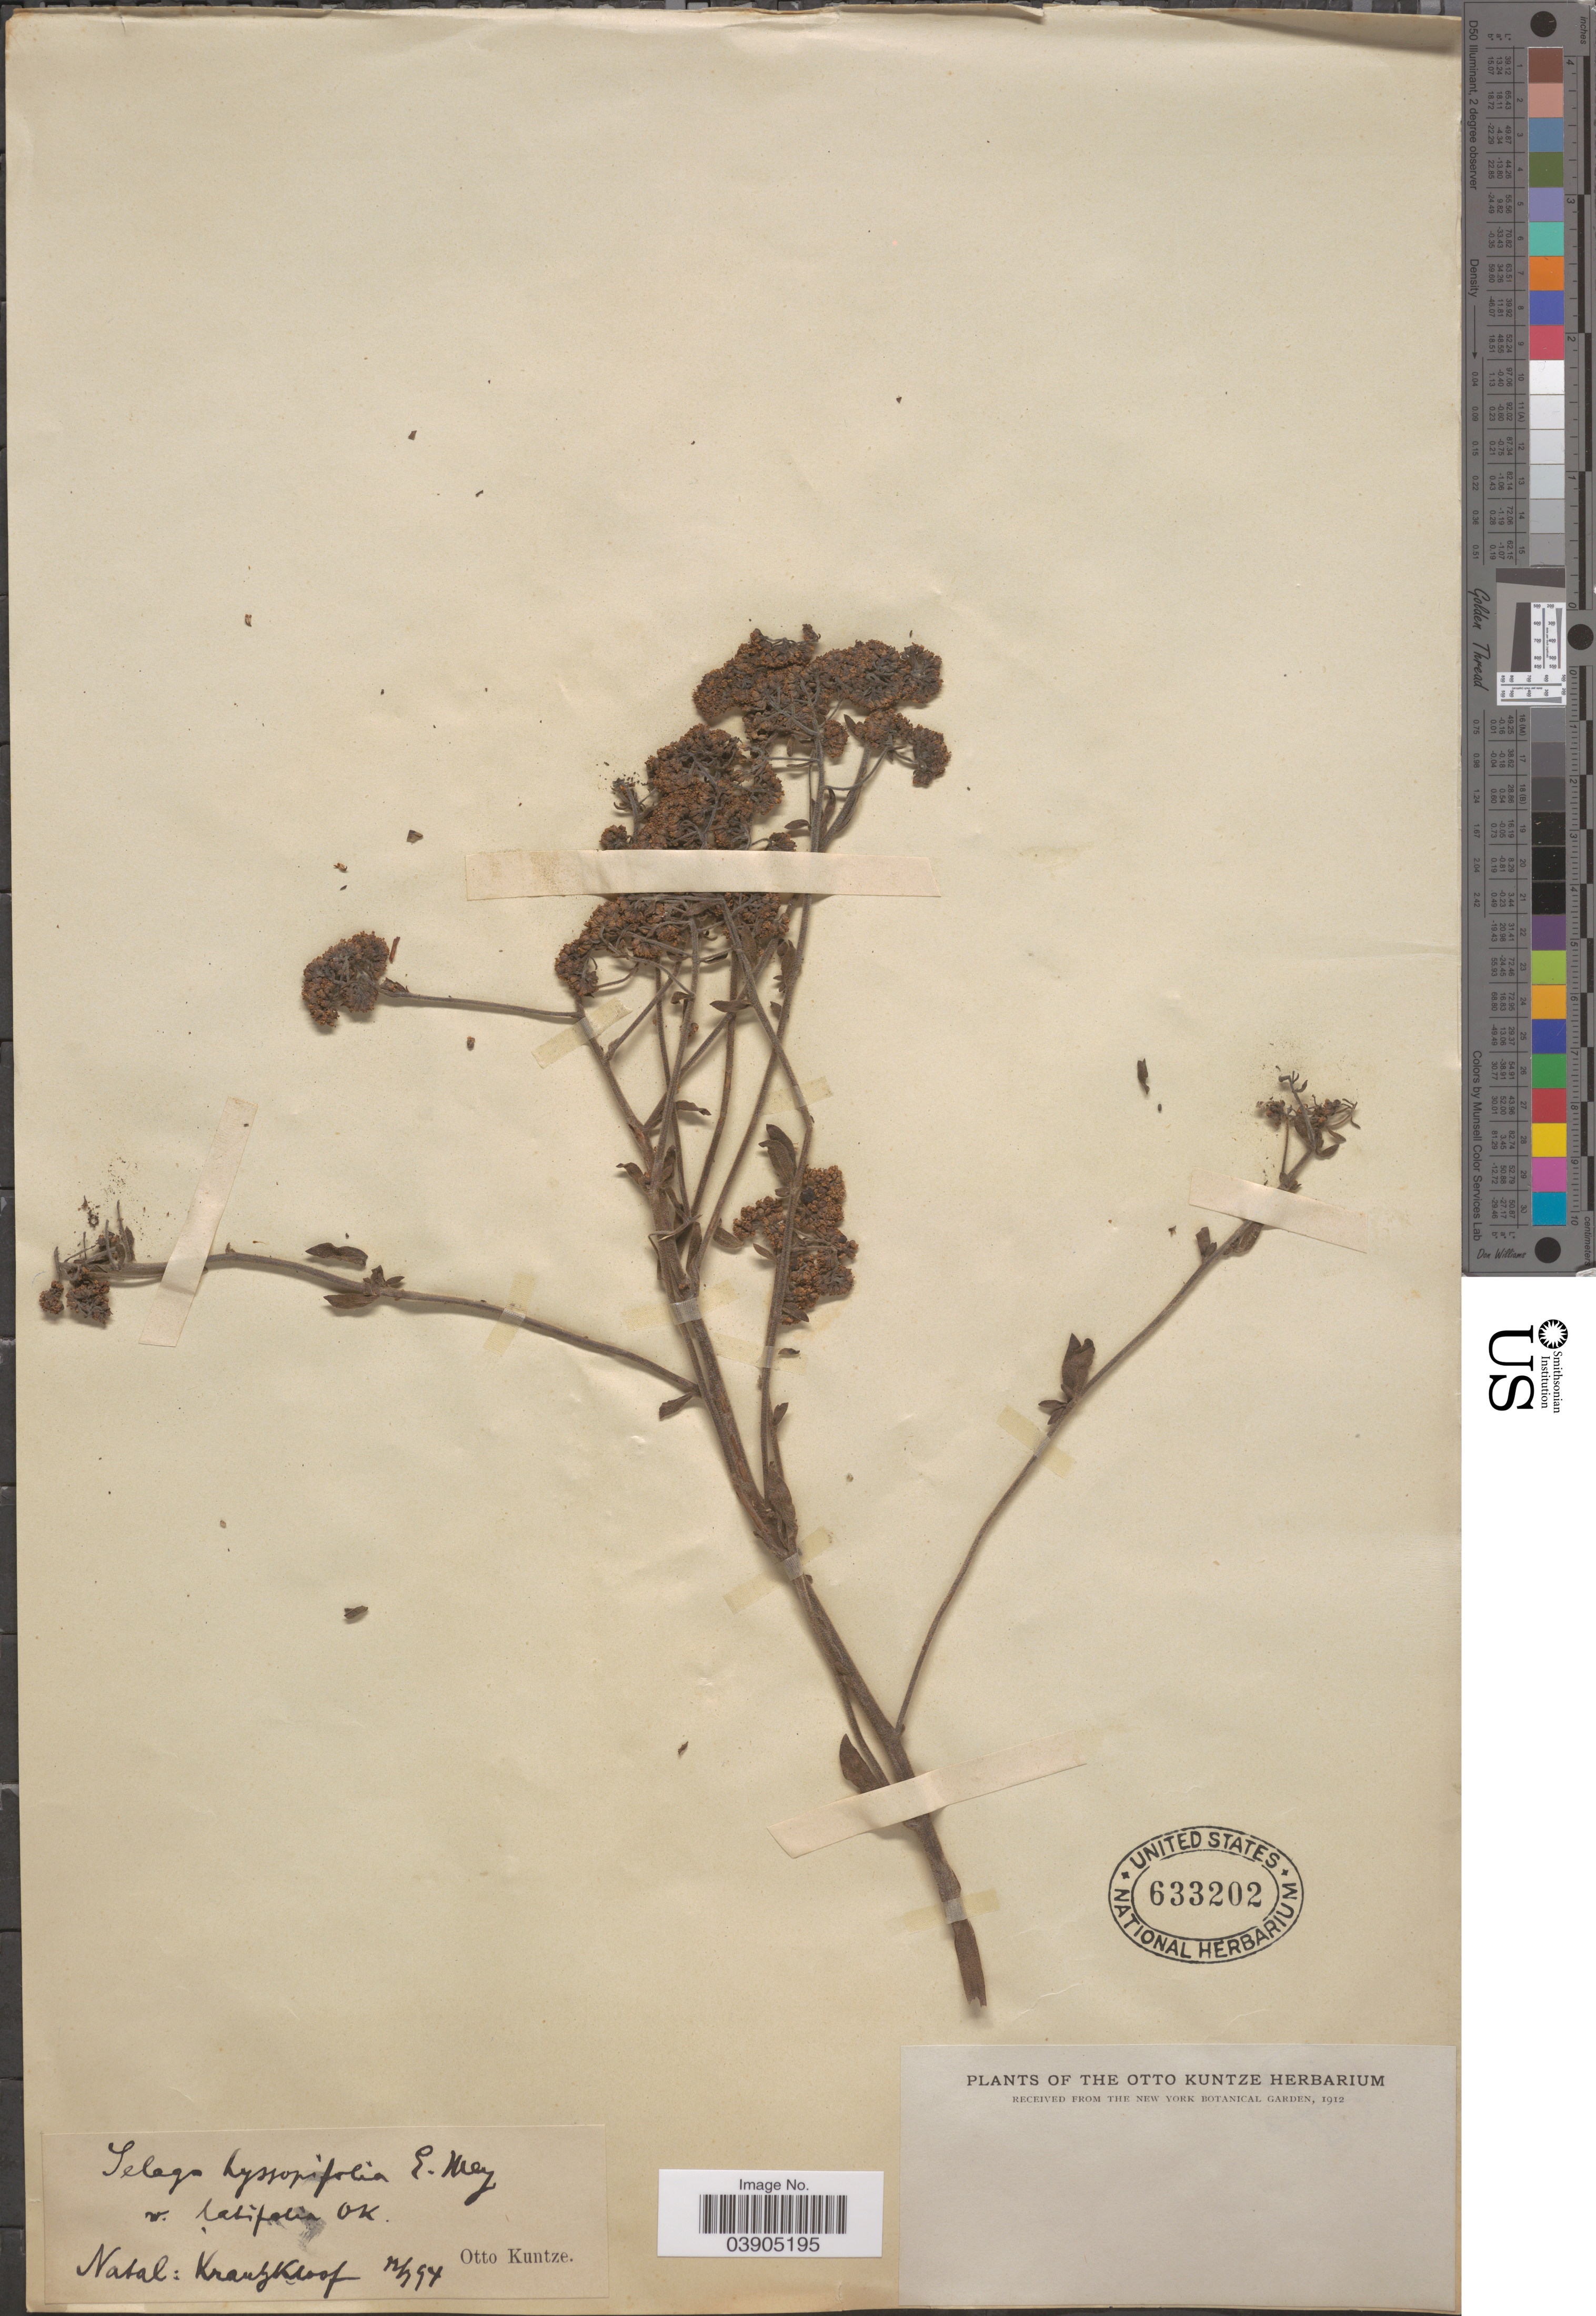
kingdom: Plantae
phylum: Tracheophyta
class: Magnoliopsida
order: Lamiales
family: Scrophulariaceae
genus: Selago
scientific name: Selago hyssopifolia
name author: E. Mey.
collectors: C.E.O. Kuntze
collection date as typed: Transcribed d/m/y: 12/3/94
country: South Africa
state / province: KwaZulu-Natal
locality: Natal: Kraunzkloof.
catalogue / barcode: US 633202